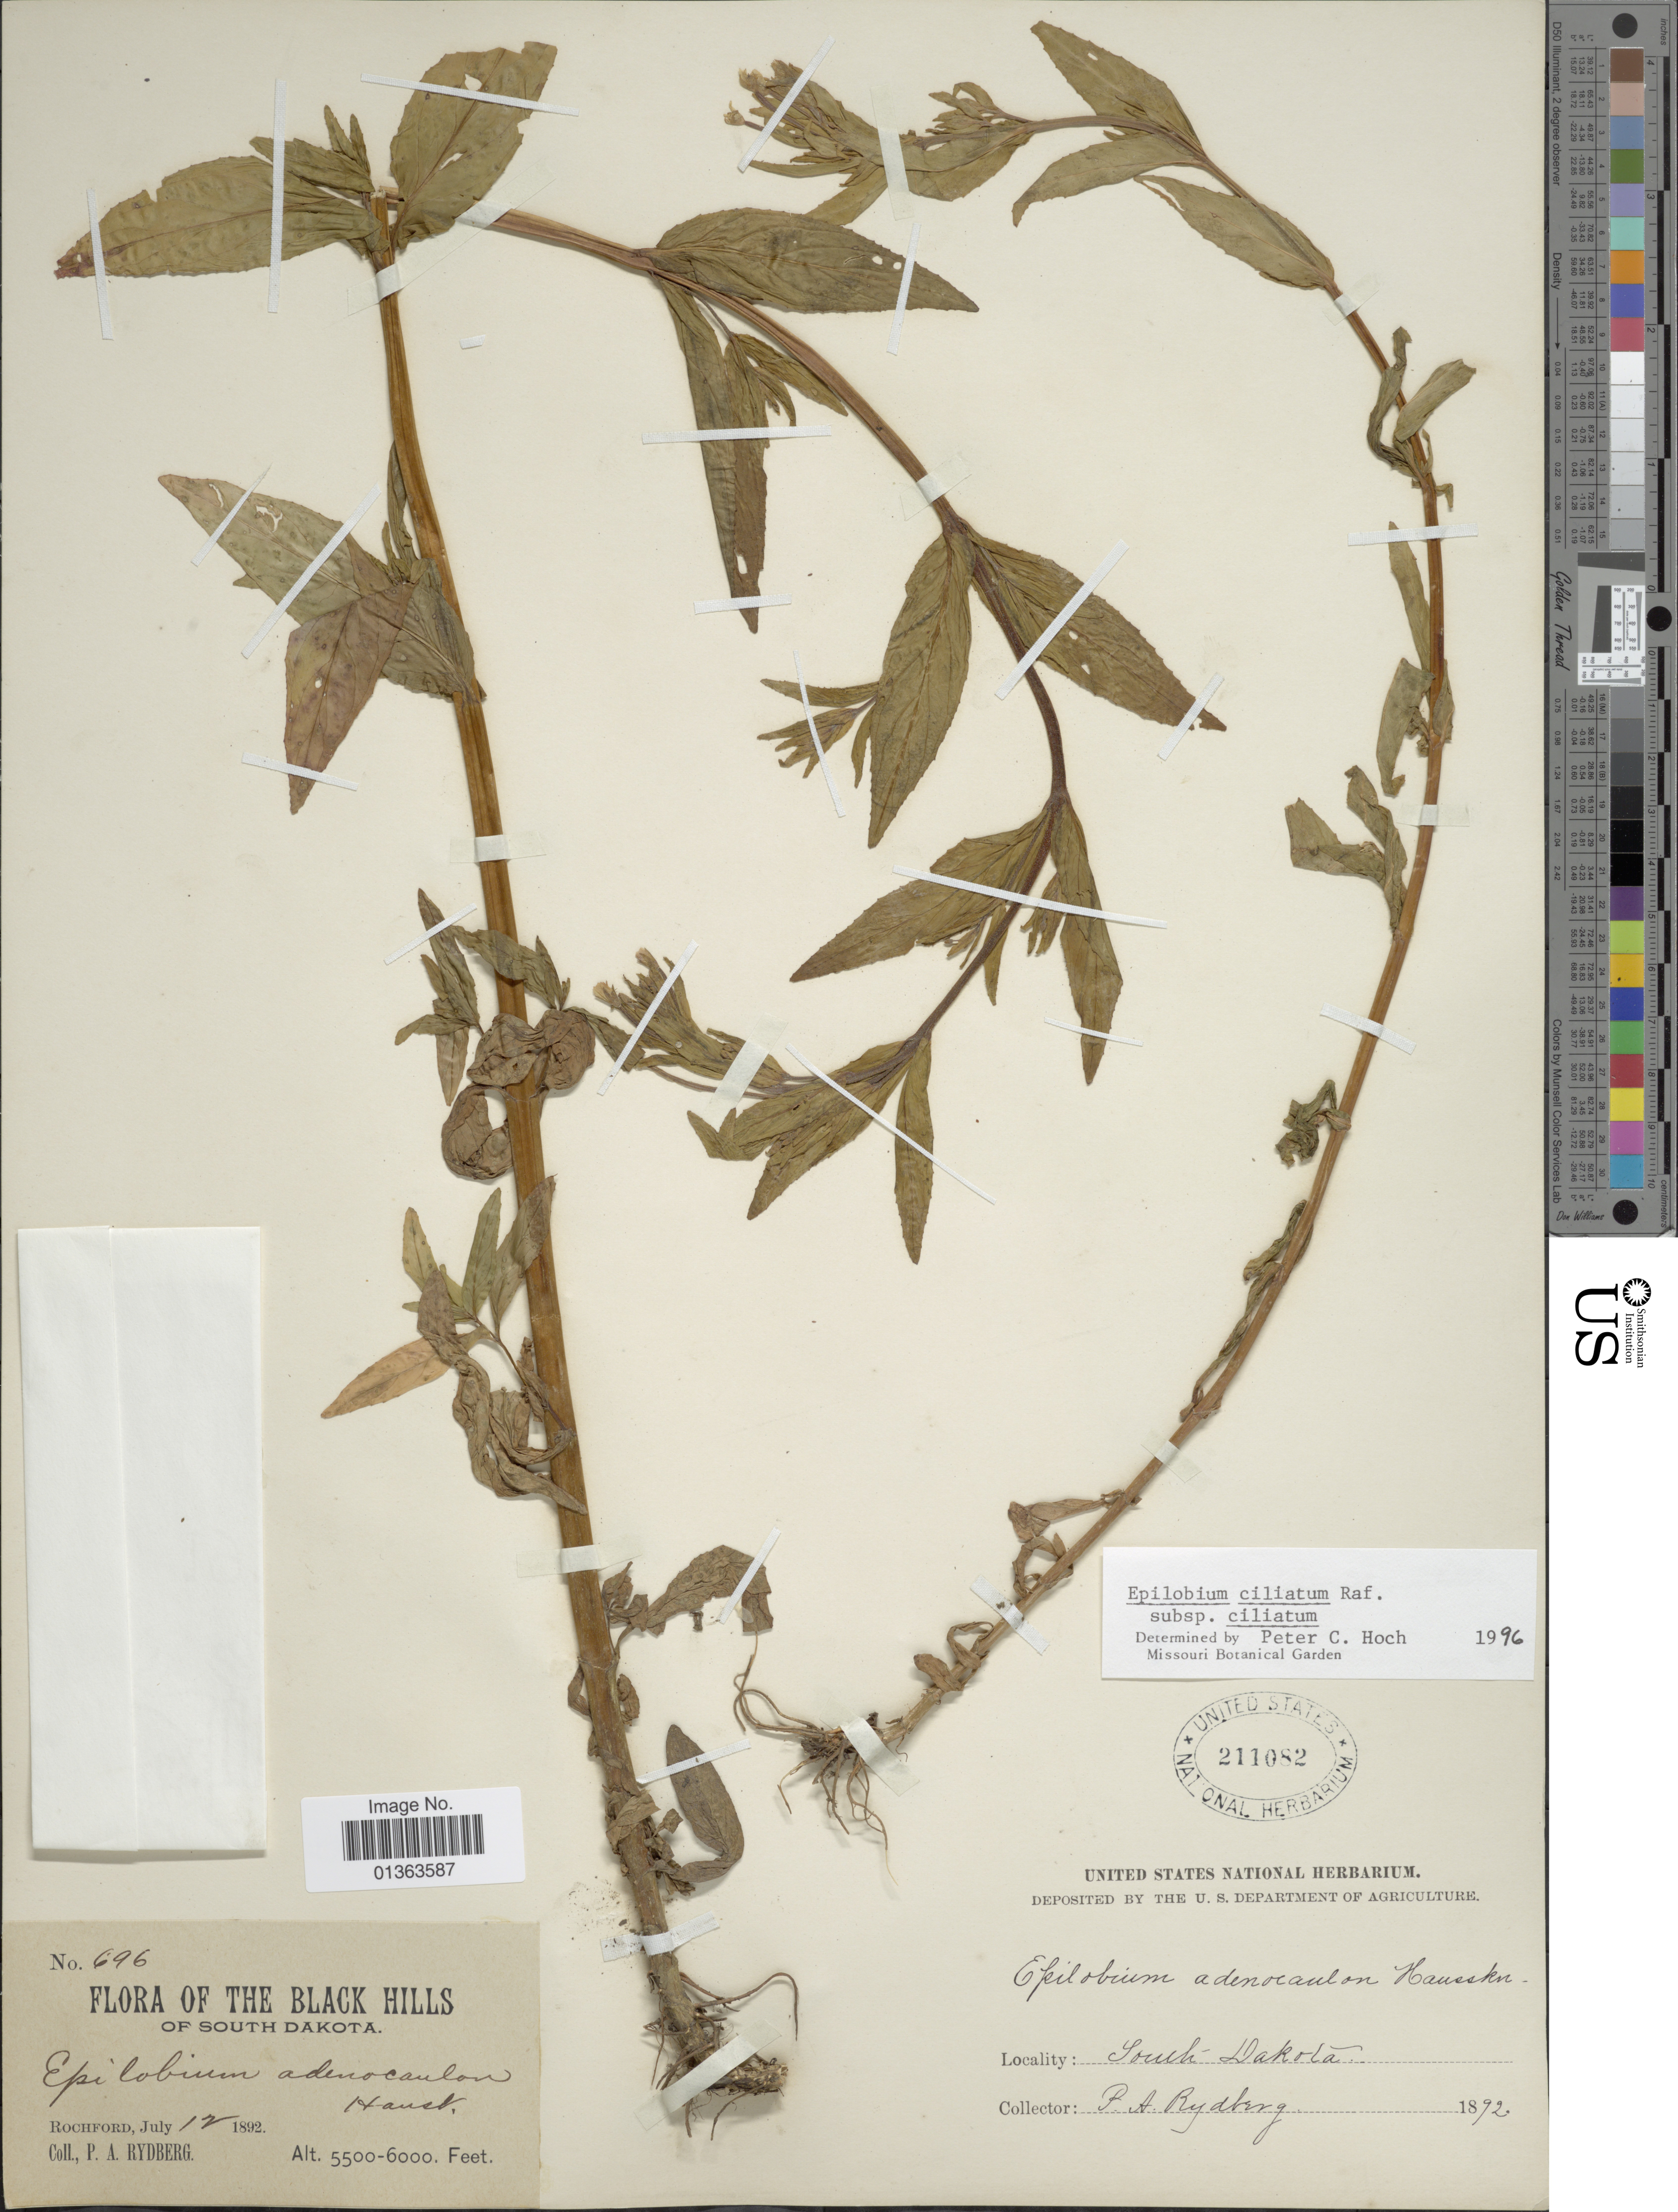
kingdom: Plantae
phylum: Tracheophyta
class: Magnoliopsida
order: Myrtales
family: Onagraceae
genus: Epilobium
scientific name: Epilobium ciliatum subsp. ciliatum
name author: Raf.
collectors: P. A. Rydberg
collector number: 696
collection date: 1892-07-12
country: United States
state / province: South Dakota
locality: Black Hills. Rochford.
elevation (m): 1676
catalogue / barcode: US 211082